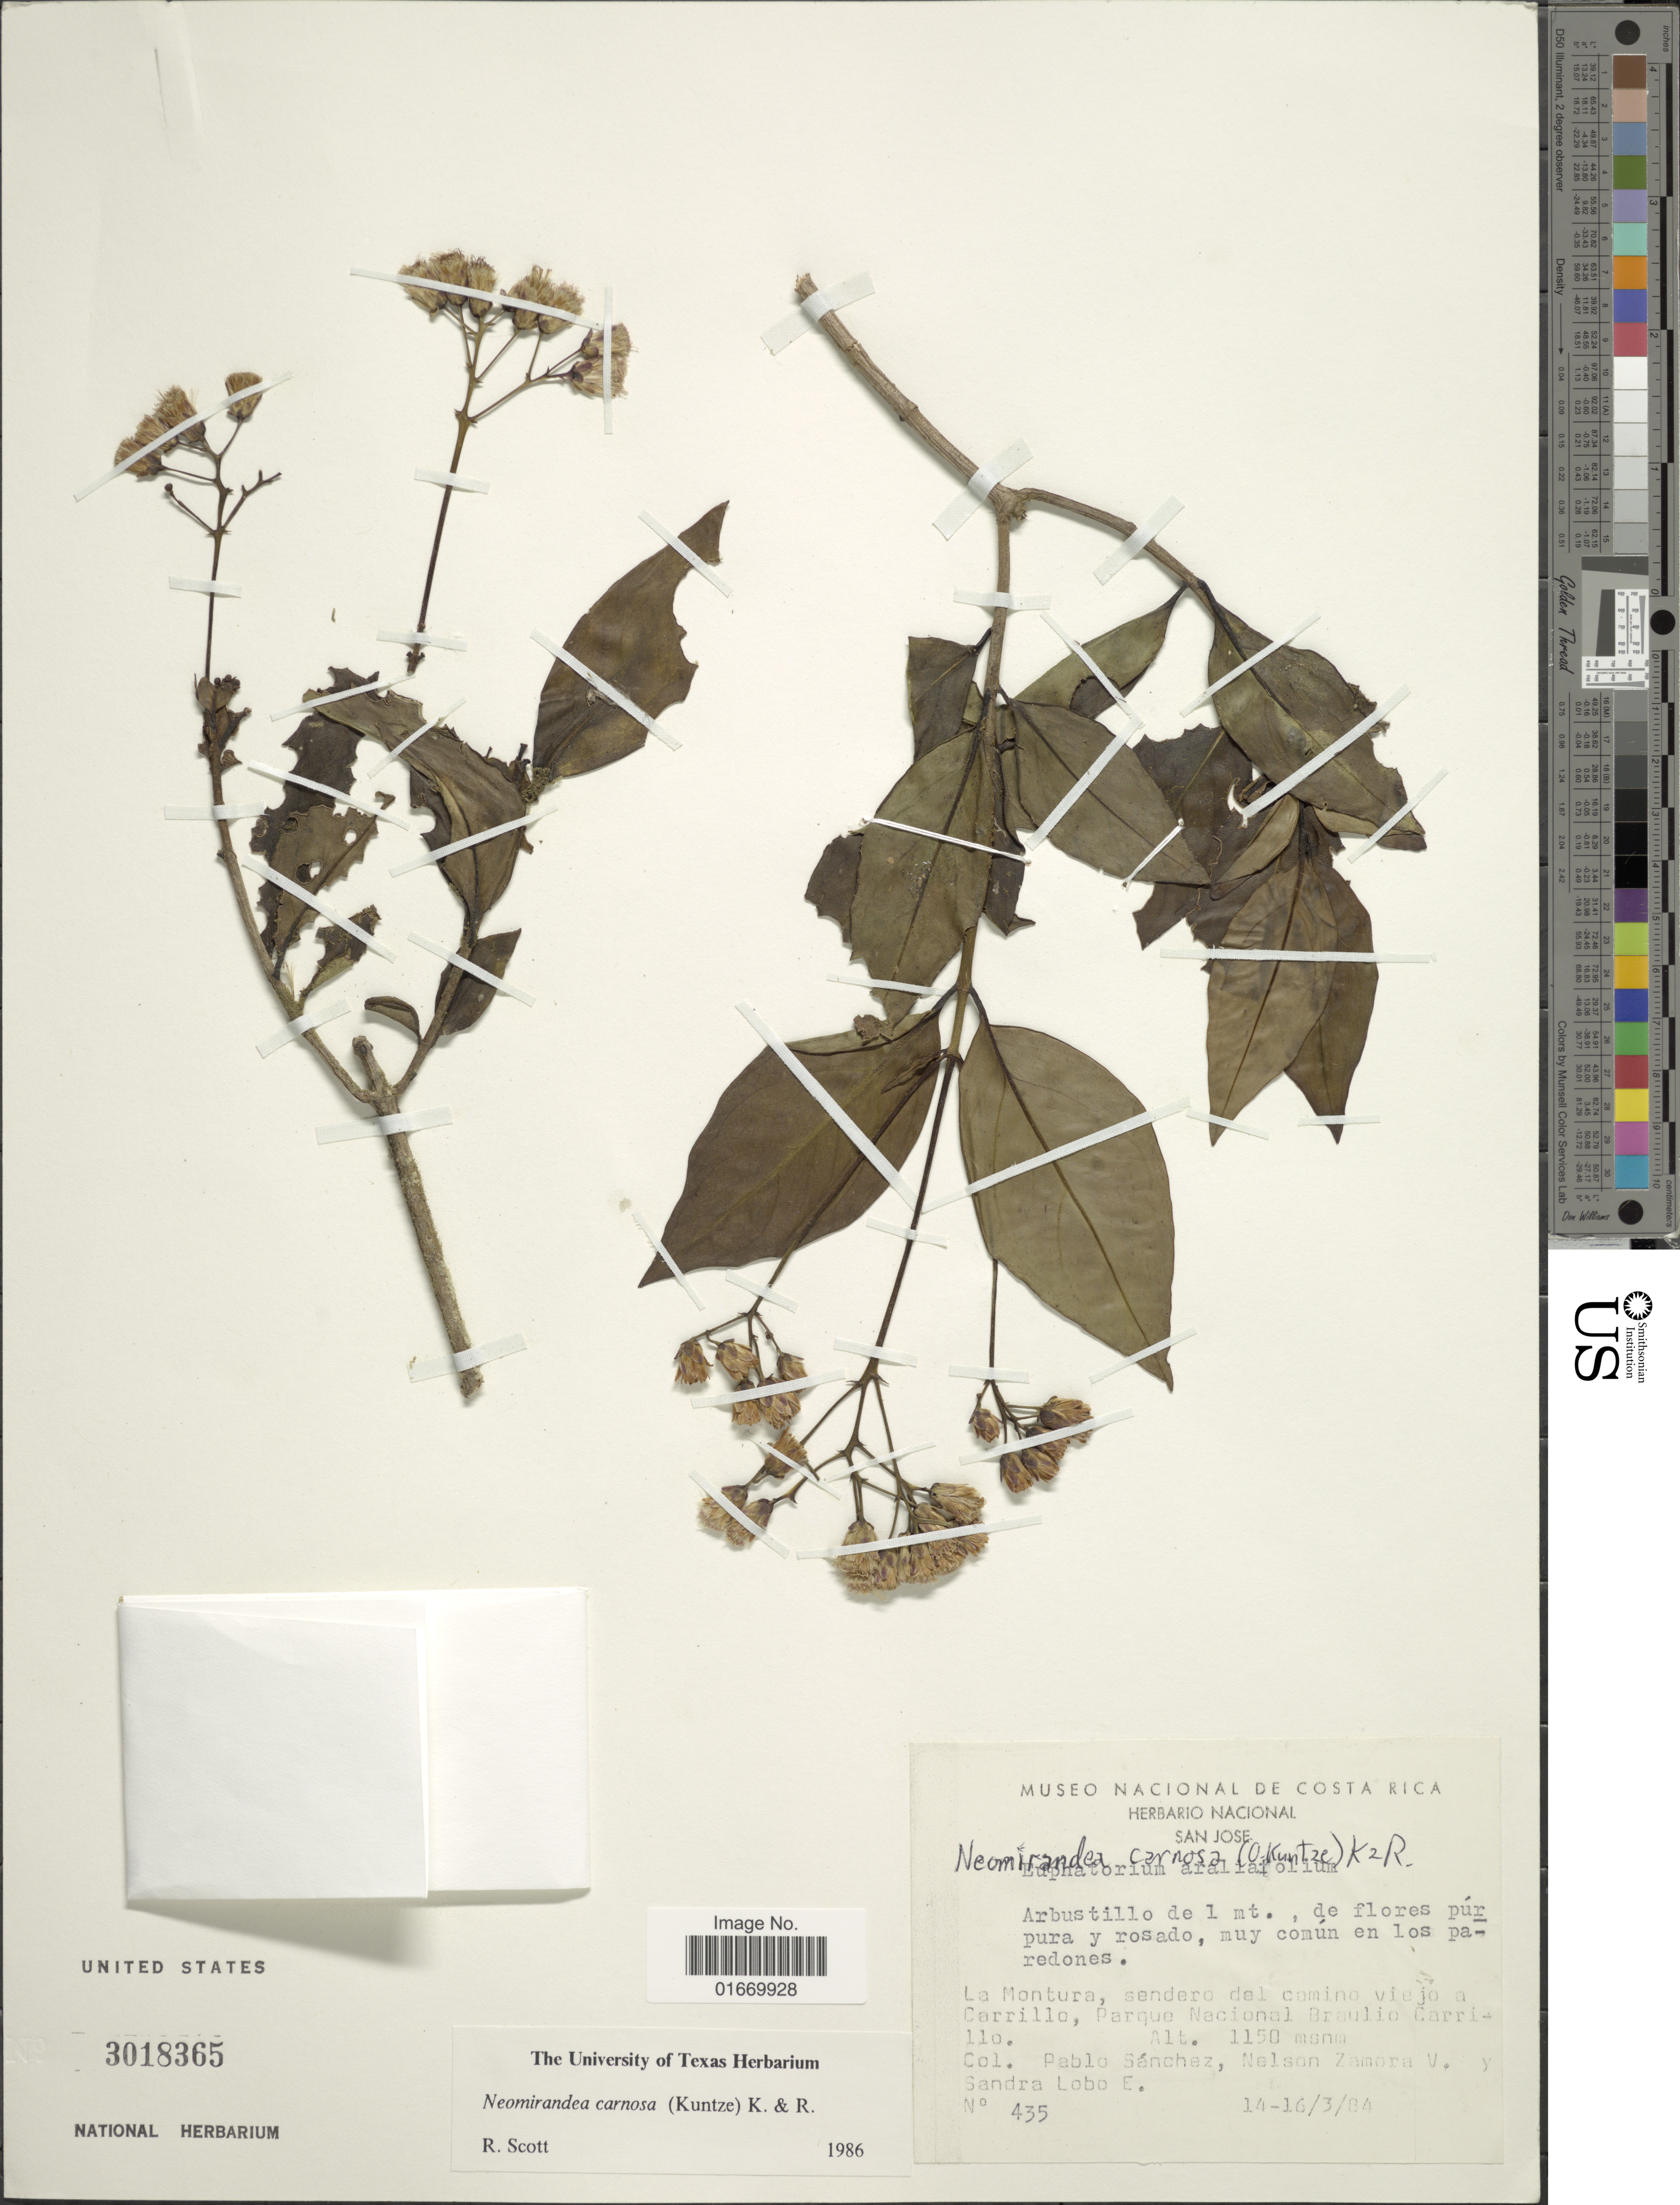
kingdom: Plantae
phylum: Tracheophyta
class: Magnoliopsida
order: Asterales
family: Asteraceae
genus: Neomirandea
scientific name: Neomirandea carnosa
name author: (Kuntze) R.M. King & H. Rob.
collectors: P. Sánchez, N. Zamora & S. Lobo E.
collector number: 435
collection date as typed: Transcribed d/m/y: 14/3/84 to 16/3/84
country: Costa Rica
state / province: San Jose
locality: La Montura, sendero del camino viejo a Carrillo, Parque Nacional Braulio Carrillo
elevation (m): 1150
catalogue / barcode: US 3018365